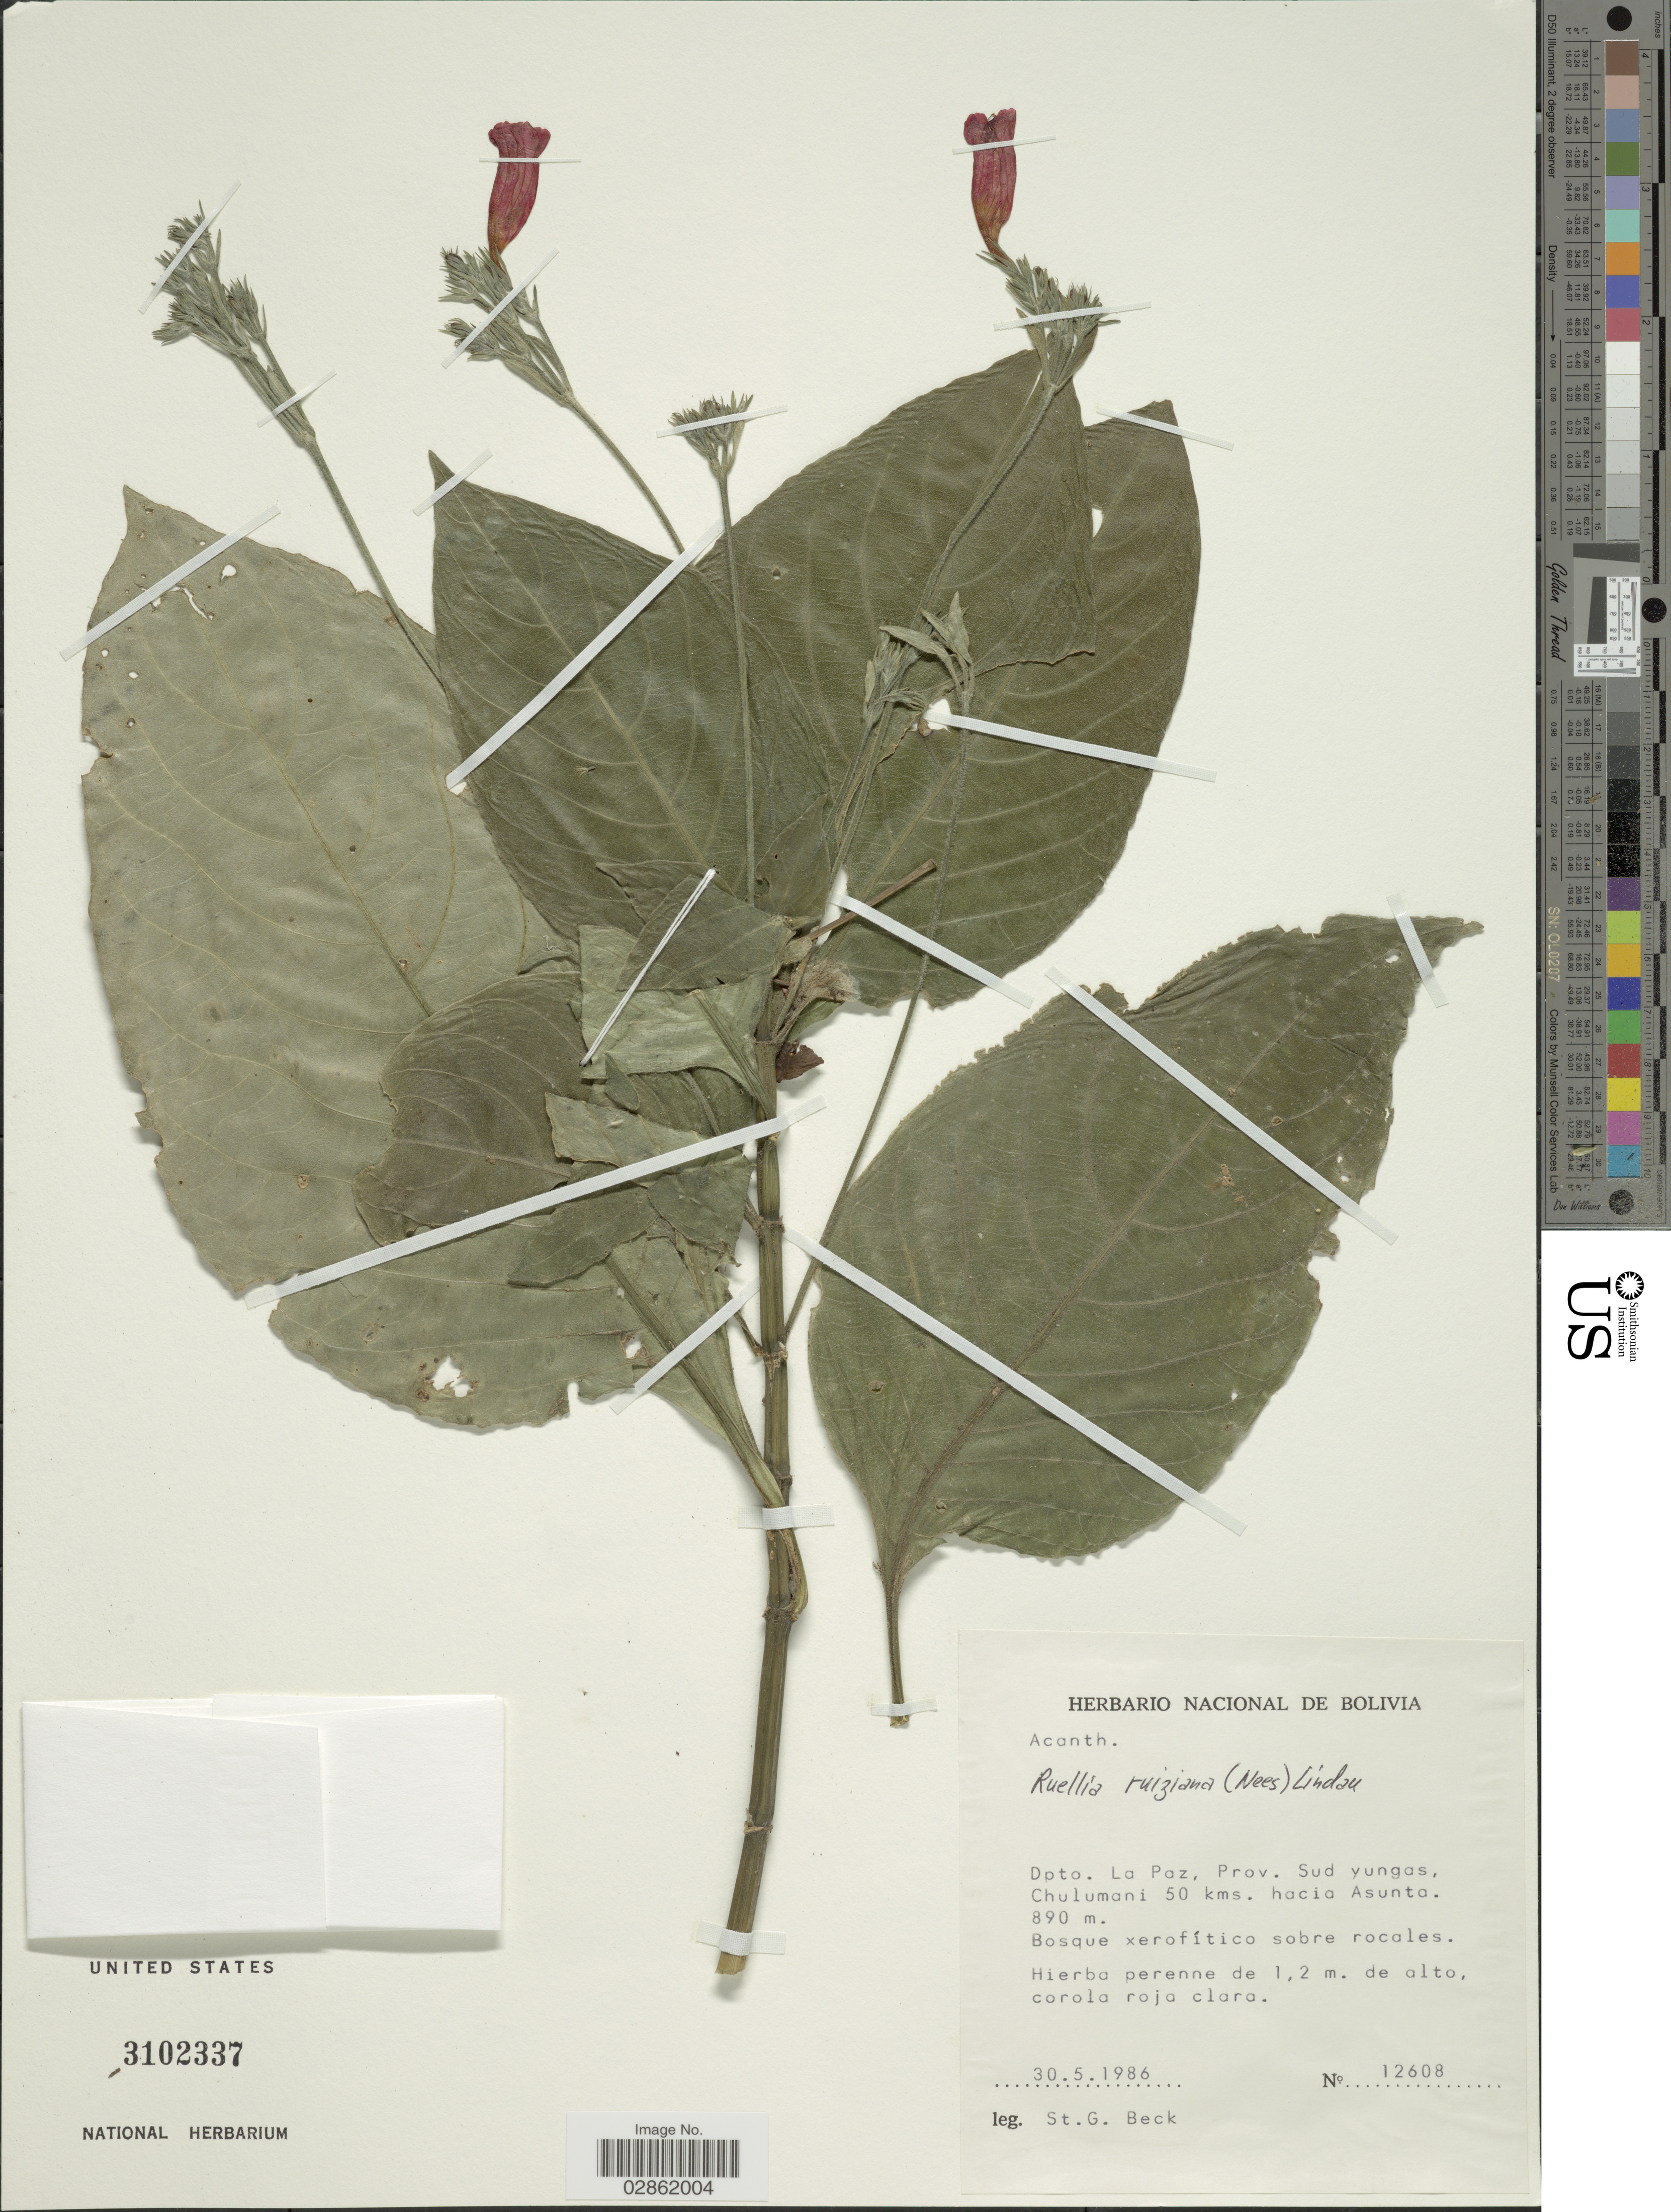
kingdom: Plantae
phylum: Tracheophyta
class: Magnoliopsida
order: Lamiales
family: Acanthaceae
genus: Ruellia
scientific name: Ruellia ruiziana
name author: (Nees) Lindau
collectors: S. G. Beck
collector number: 12608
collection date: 1986-05-30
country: Bolivia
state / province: La Paz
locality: Dpto. La Paz, Prov. Sud yungas, Chulumani 50 kms. hacia Asunta.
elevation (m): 890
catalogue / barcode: US 3102337